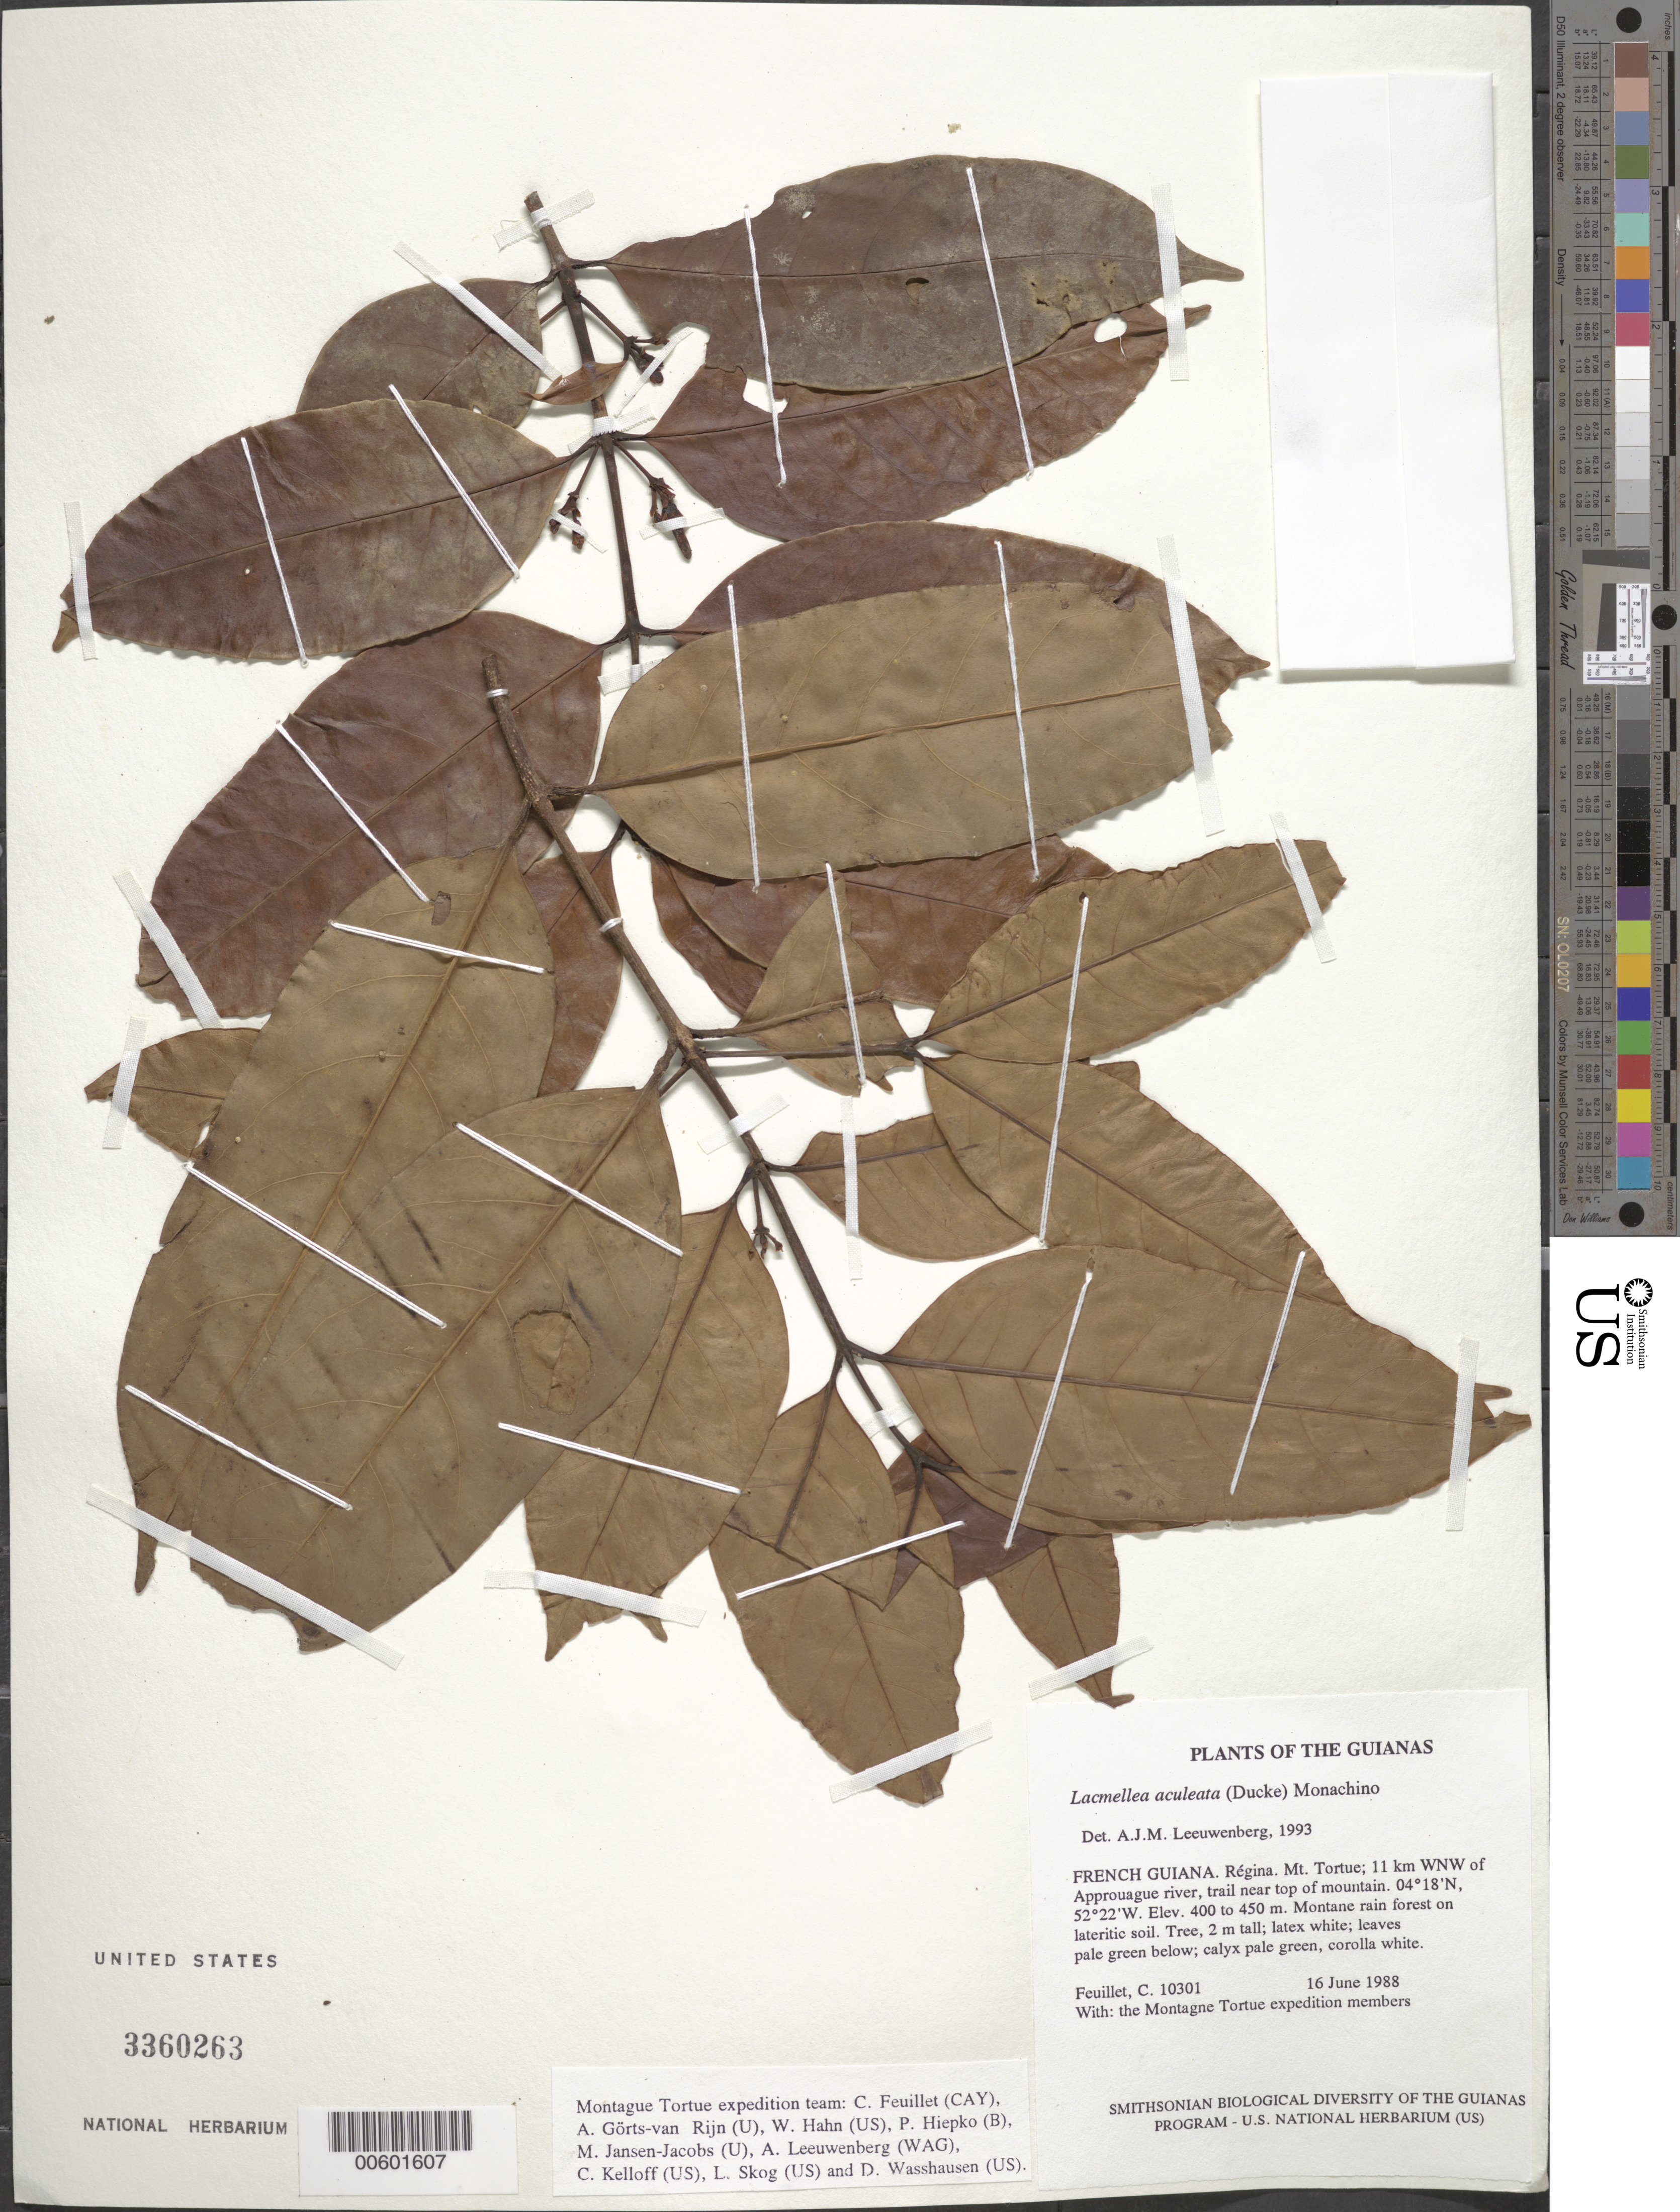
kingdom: Plantae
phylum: Tracheophyta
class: Magnoliopsida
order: Gentianales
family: Apocynaceae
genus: Lacmellea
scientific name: Lacmellea aculeata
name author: (Ducke) Monach.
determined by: Allorge, L.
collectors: C. Feuillet & Montagne Torte Exped. members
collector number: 10301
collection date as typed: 16 June 1988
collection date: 1988-06-16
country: French Guiana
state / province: Cayenne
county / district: Regina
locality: Mt. Tortue; 11 km WNW of Approuague river, trail near top of mountain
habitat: Montane rain forest on lateritic soil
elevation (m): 400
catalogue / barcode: US 3360263